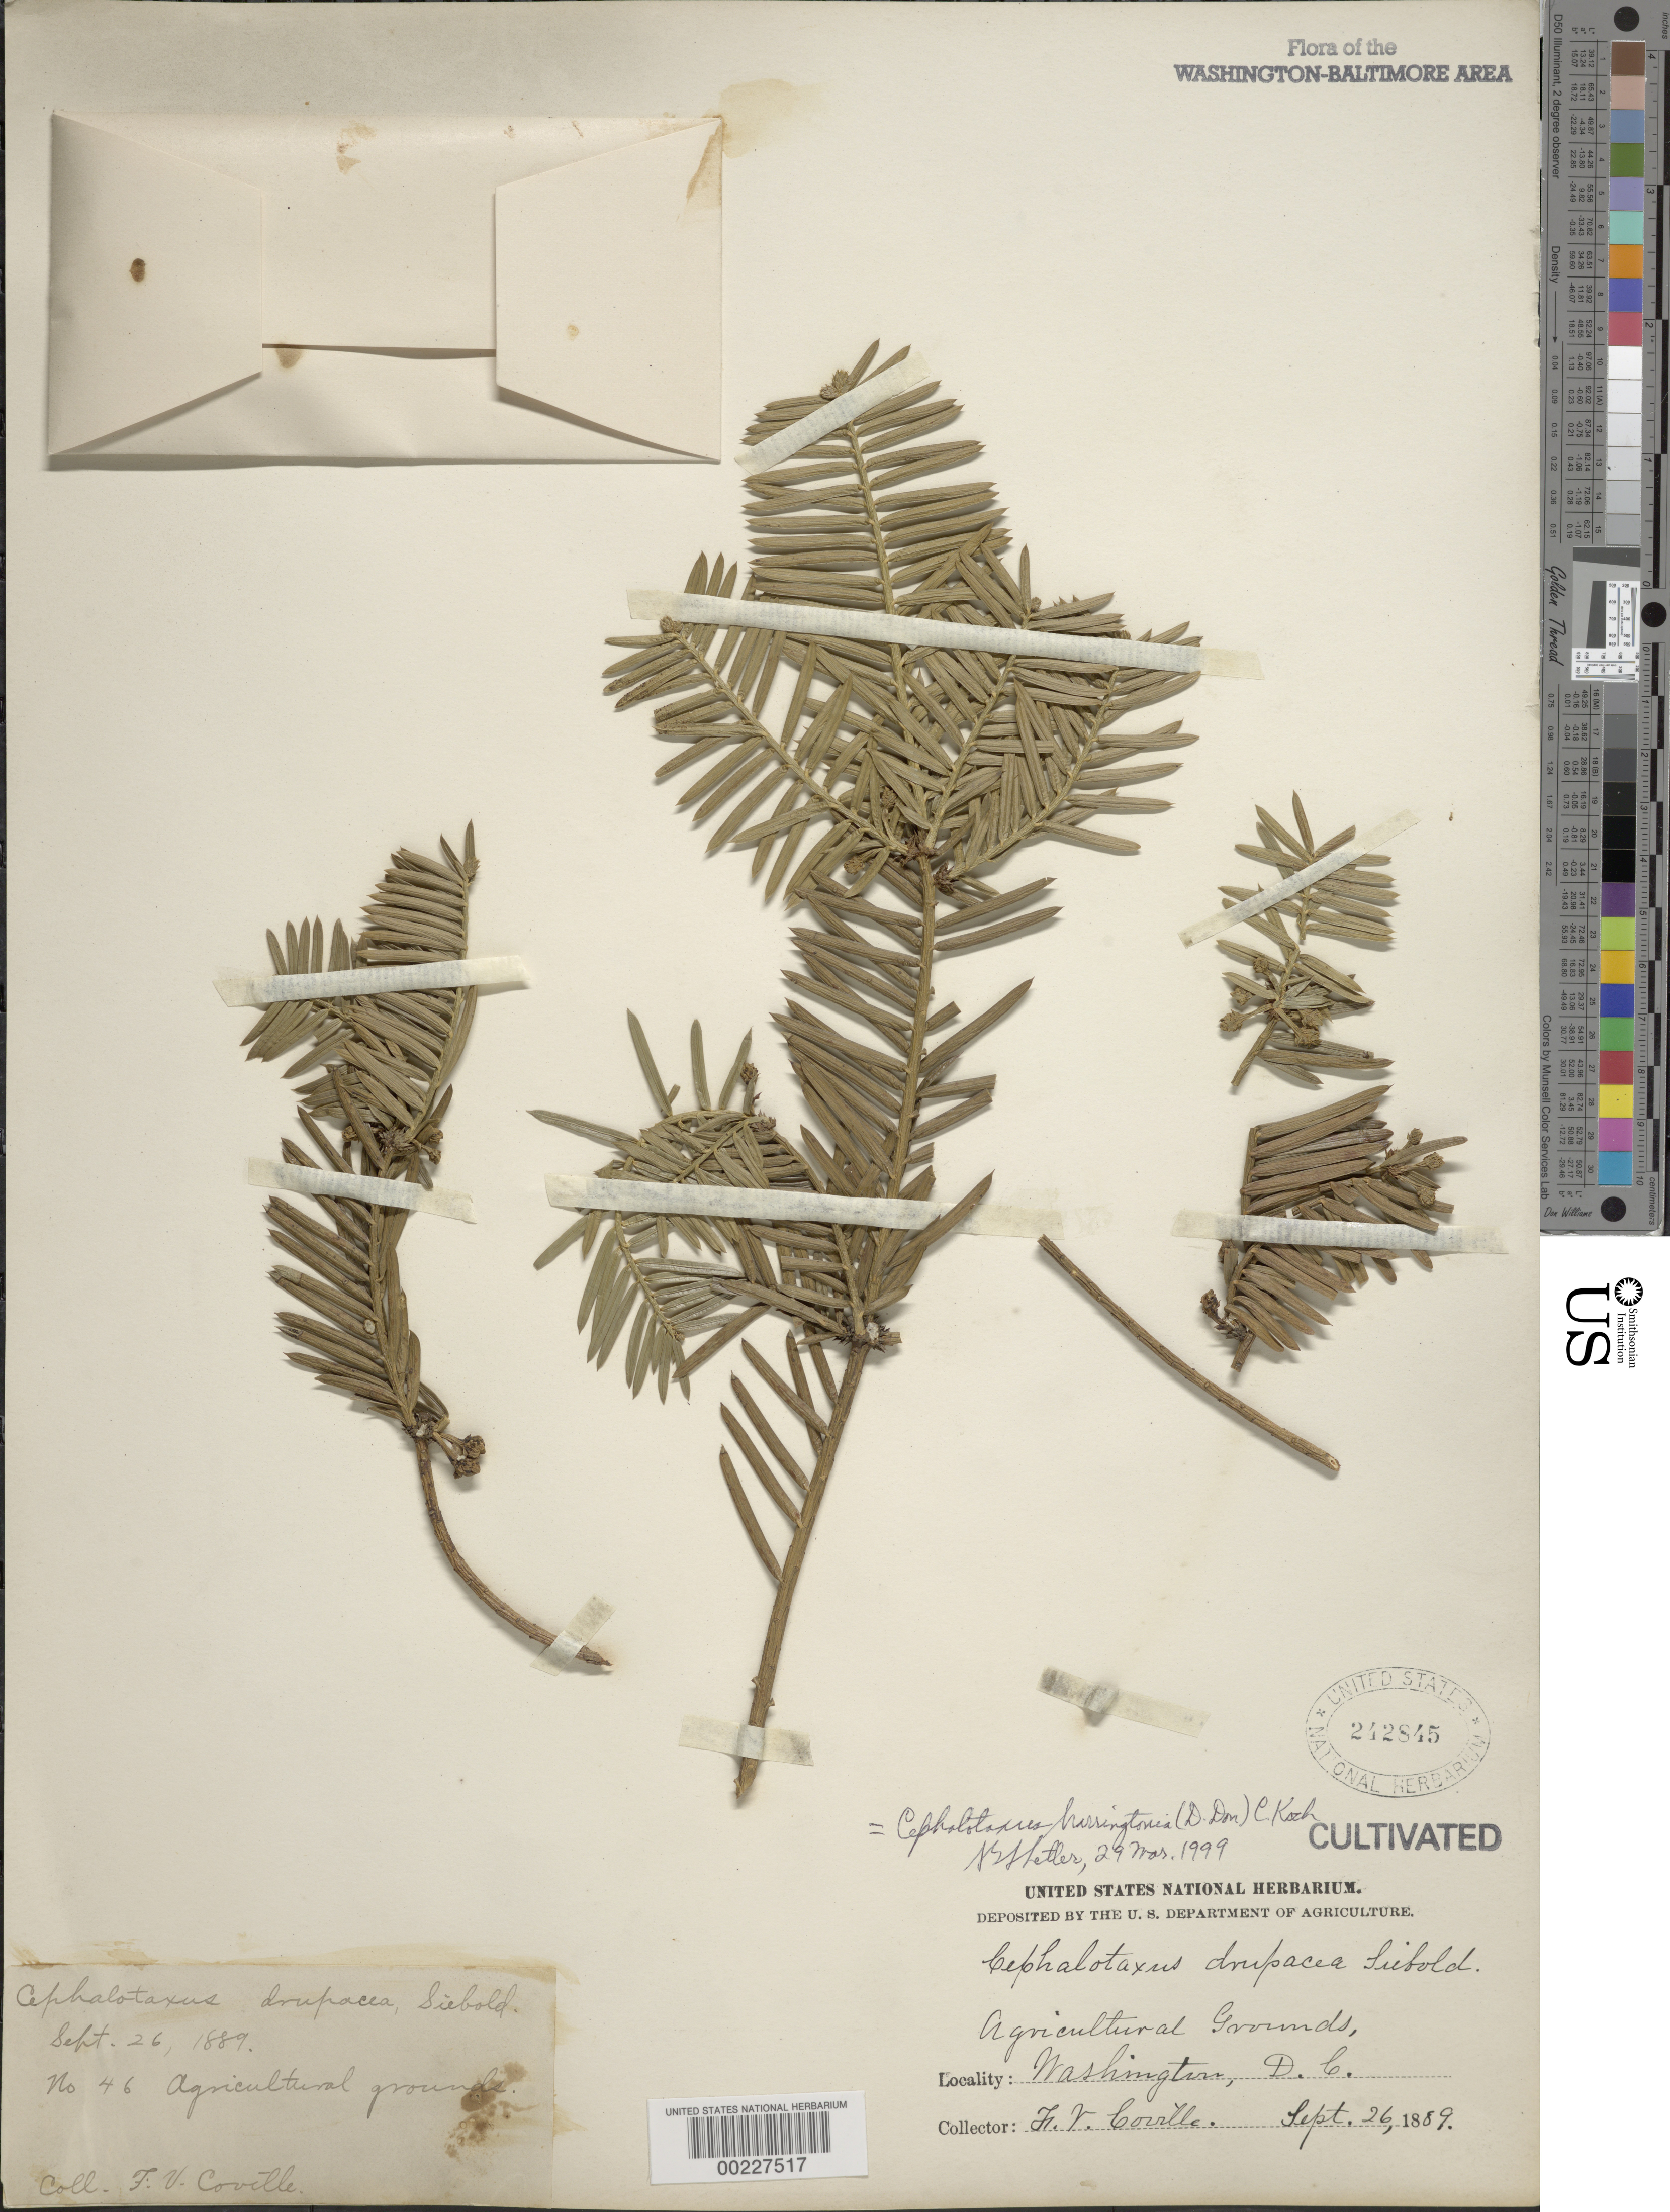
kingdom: Plantae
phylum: Tracheophyta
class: Pinopsida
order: Pinales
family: Cephalotaxaceae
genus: Cephalotaxus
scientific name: Cephalotaxus harringtonia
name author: (Knight) K. Koch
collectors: F. V. Coville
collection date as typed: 26 Sep 1889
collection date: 1889-09-26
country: United States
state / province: District of Columbia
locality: Agricultural grounds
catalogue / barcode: US 242845